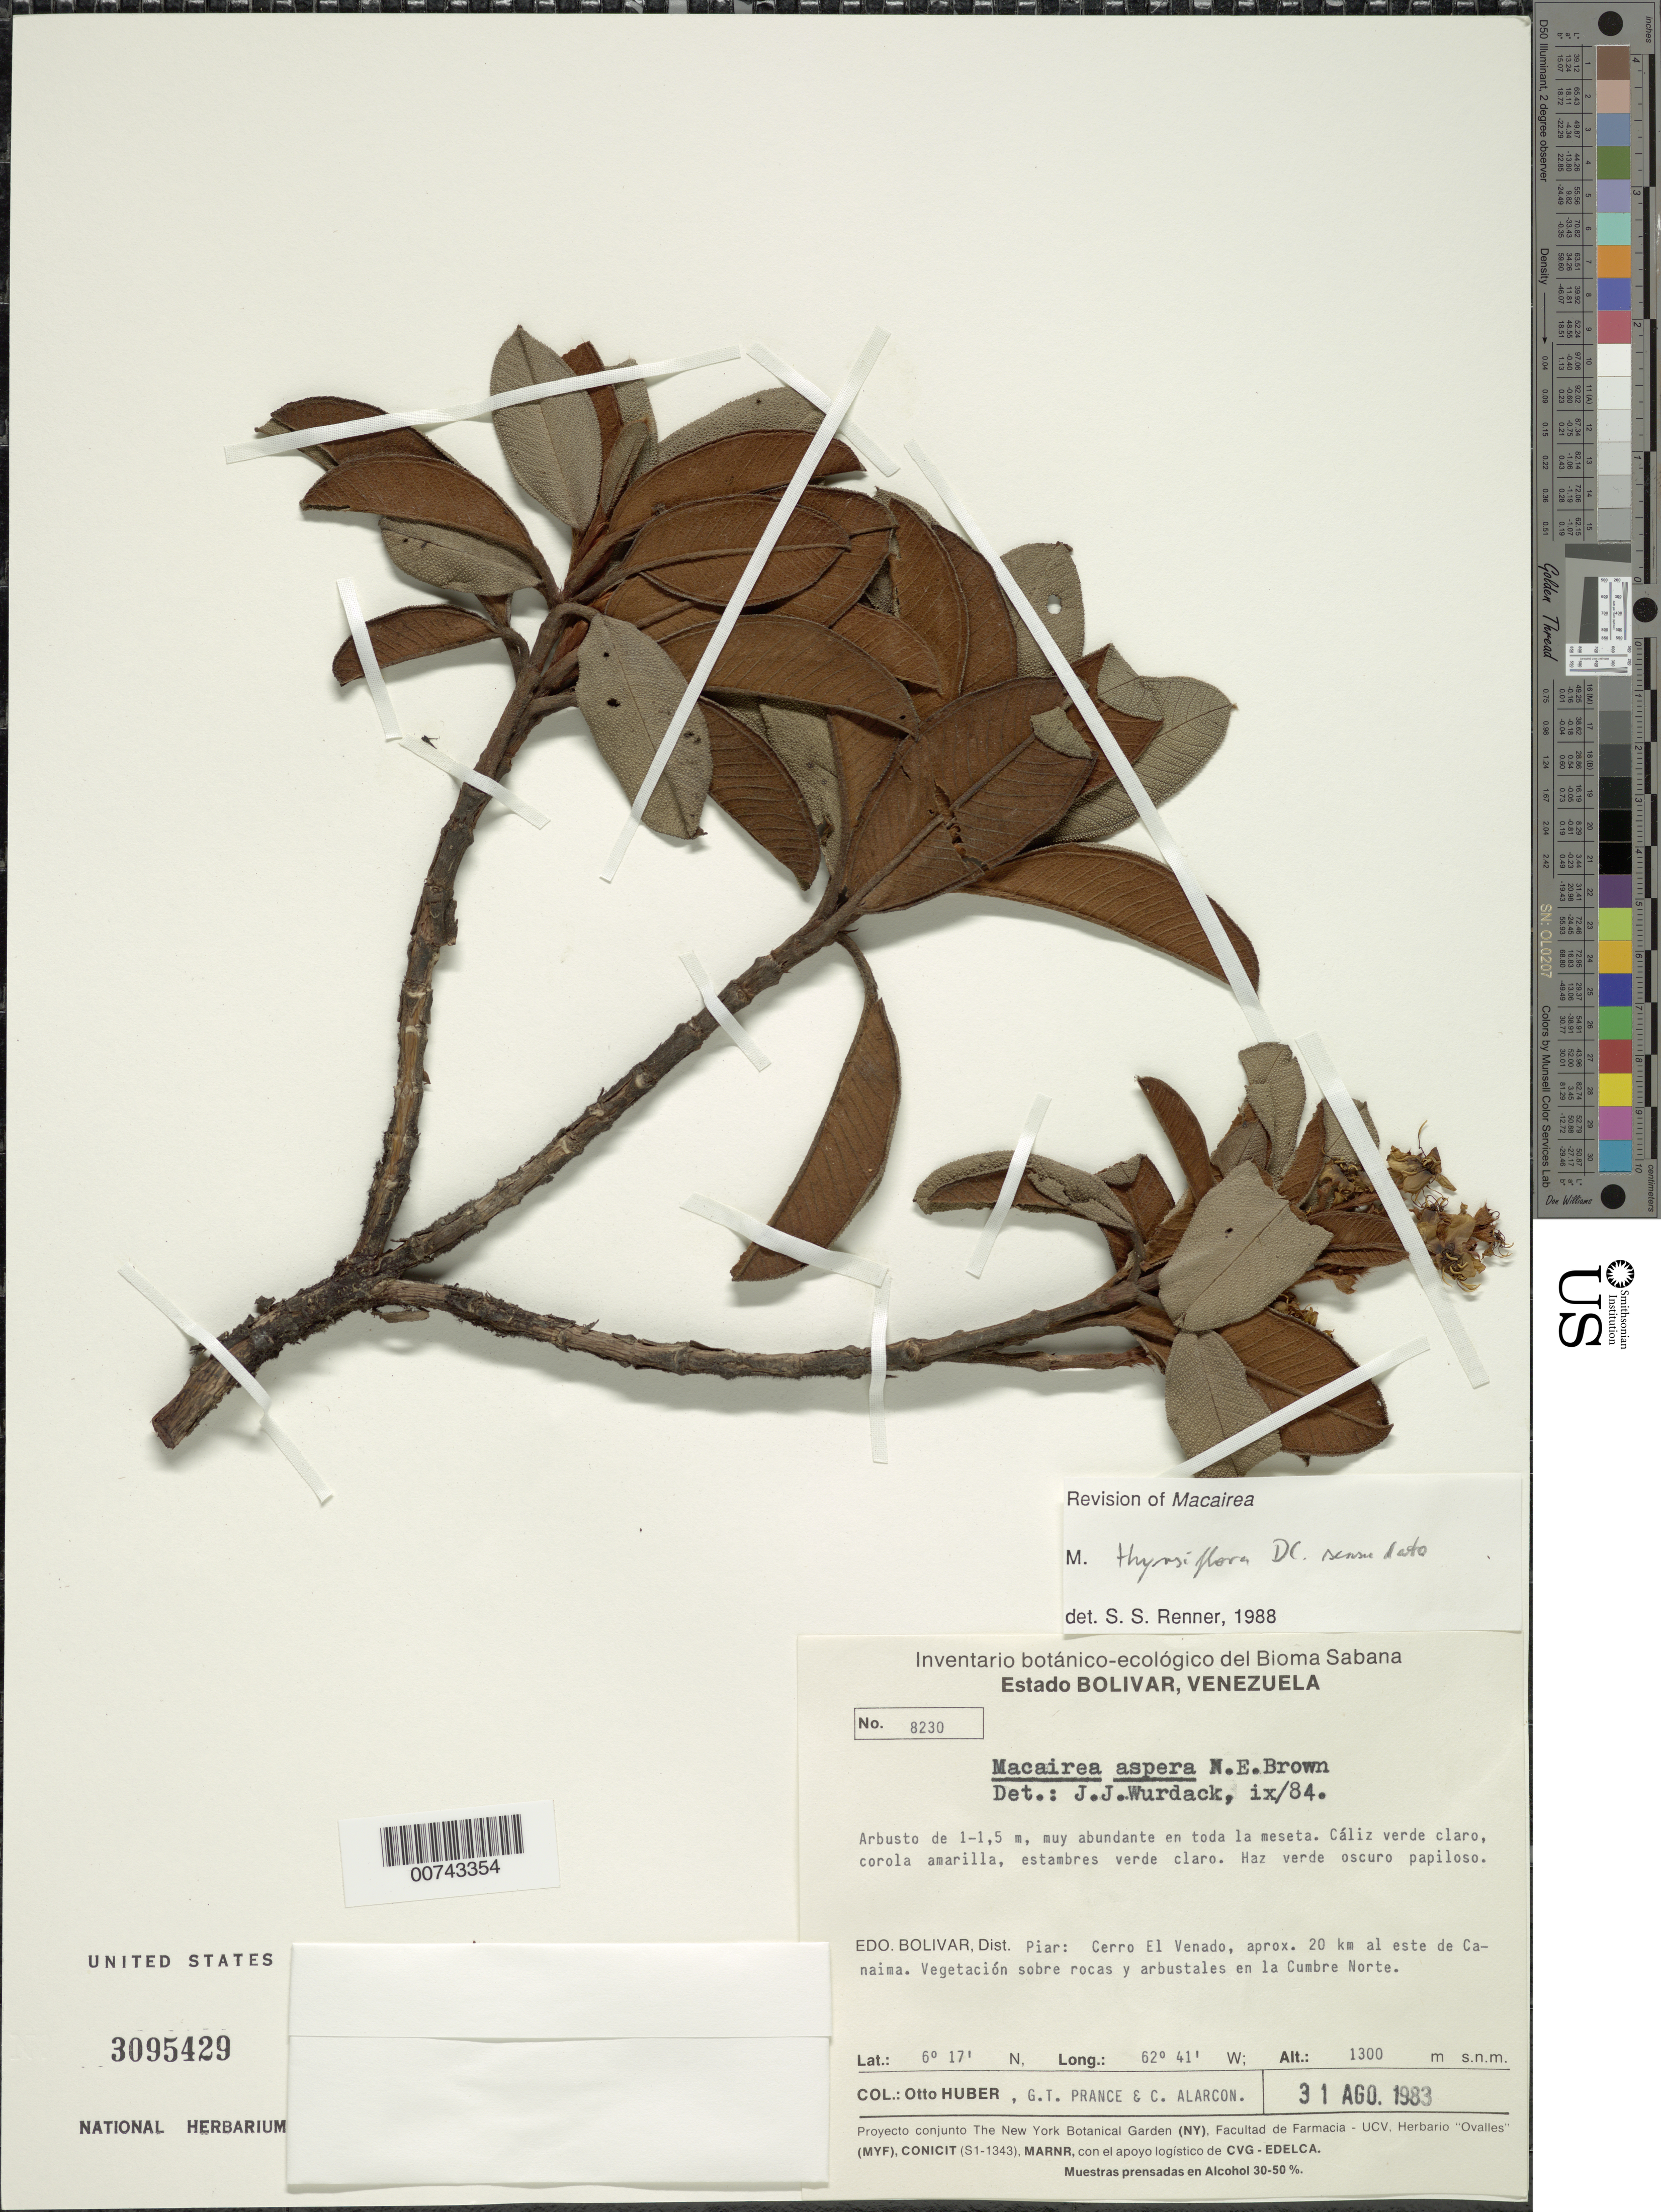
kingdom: Plantae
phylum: Tracheophyta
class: Magnoliopsida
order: Myrtales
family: Melastomataceae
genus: Macairea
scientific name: Macairea aspera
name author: N.E. Br.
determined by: Nunes da Silva, Diego, (RB), Jardim Botanico do Rio de Janeiro - Herbario (BRAZIL)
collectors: O. Huber, G. T. Prance & C. Alarcon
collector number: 8230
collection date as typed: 31-Aug-83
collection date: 1983-08-31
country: Venezuela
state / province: Bolívar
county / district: Piar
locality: Cerro El Venado, aprox. 20 km al E de Canaima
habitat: Vegetación sobre rocas y arbustales en la Cumber Norte; en toda la meseta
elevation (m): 1300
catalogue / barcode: US 3095429